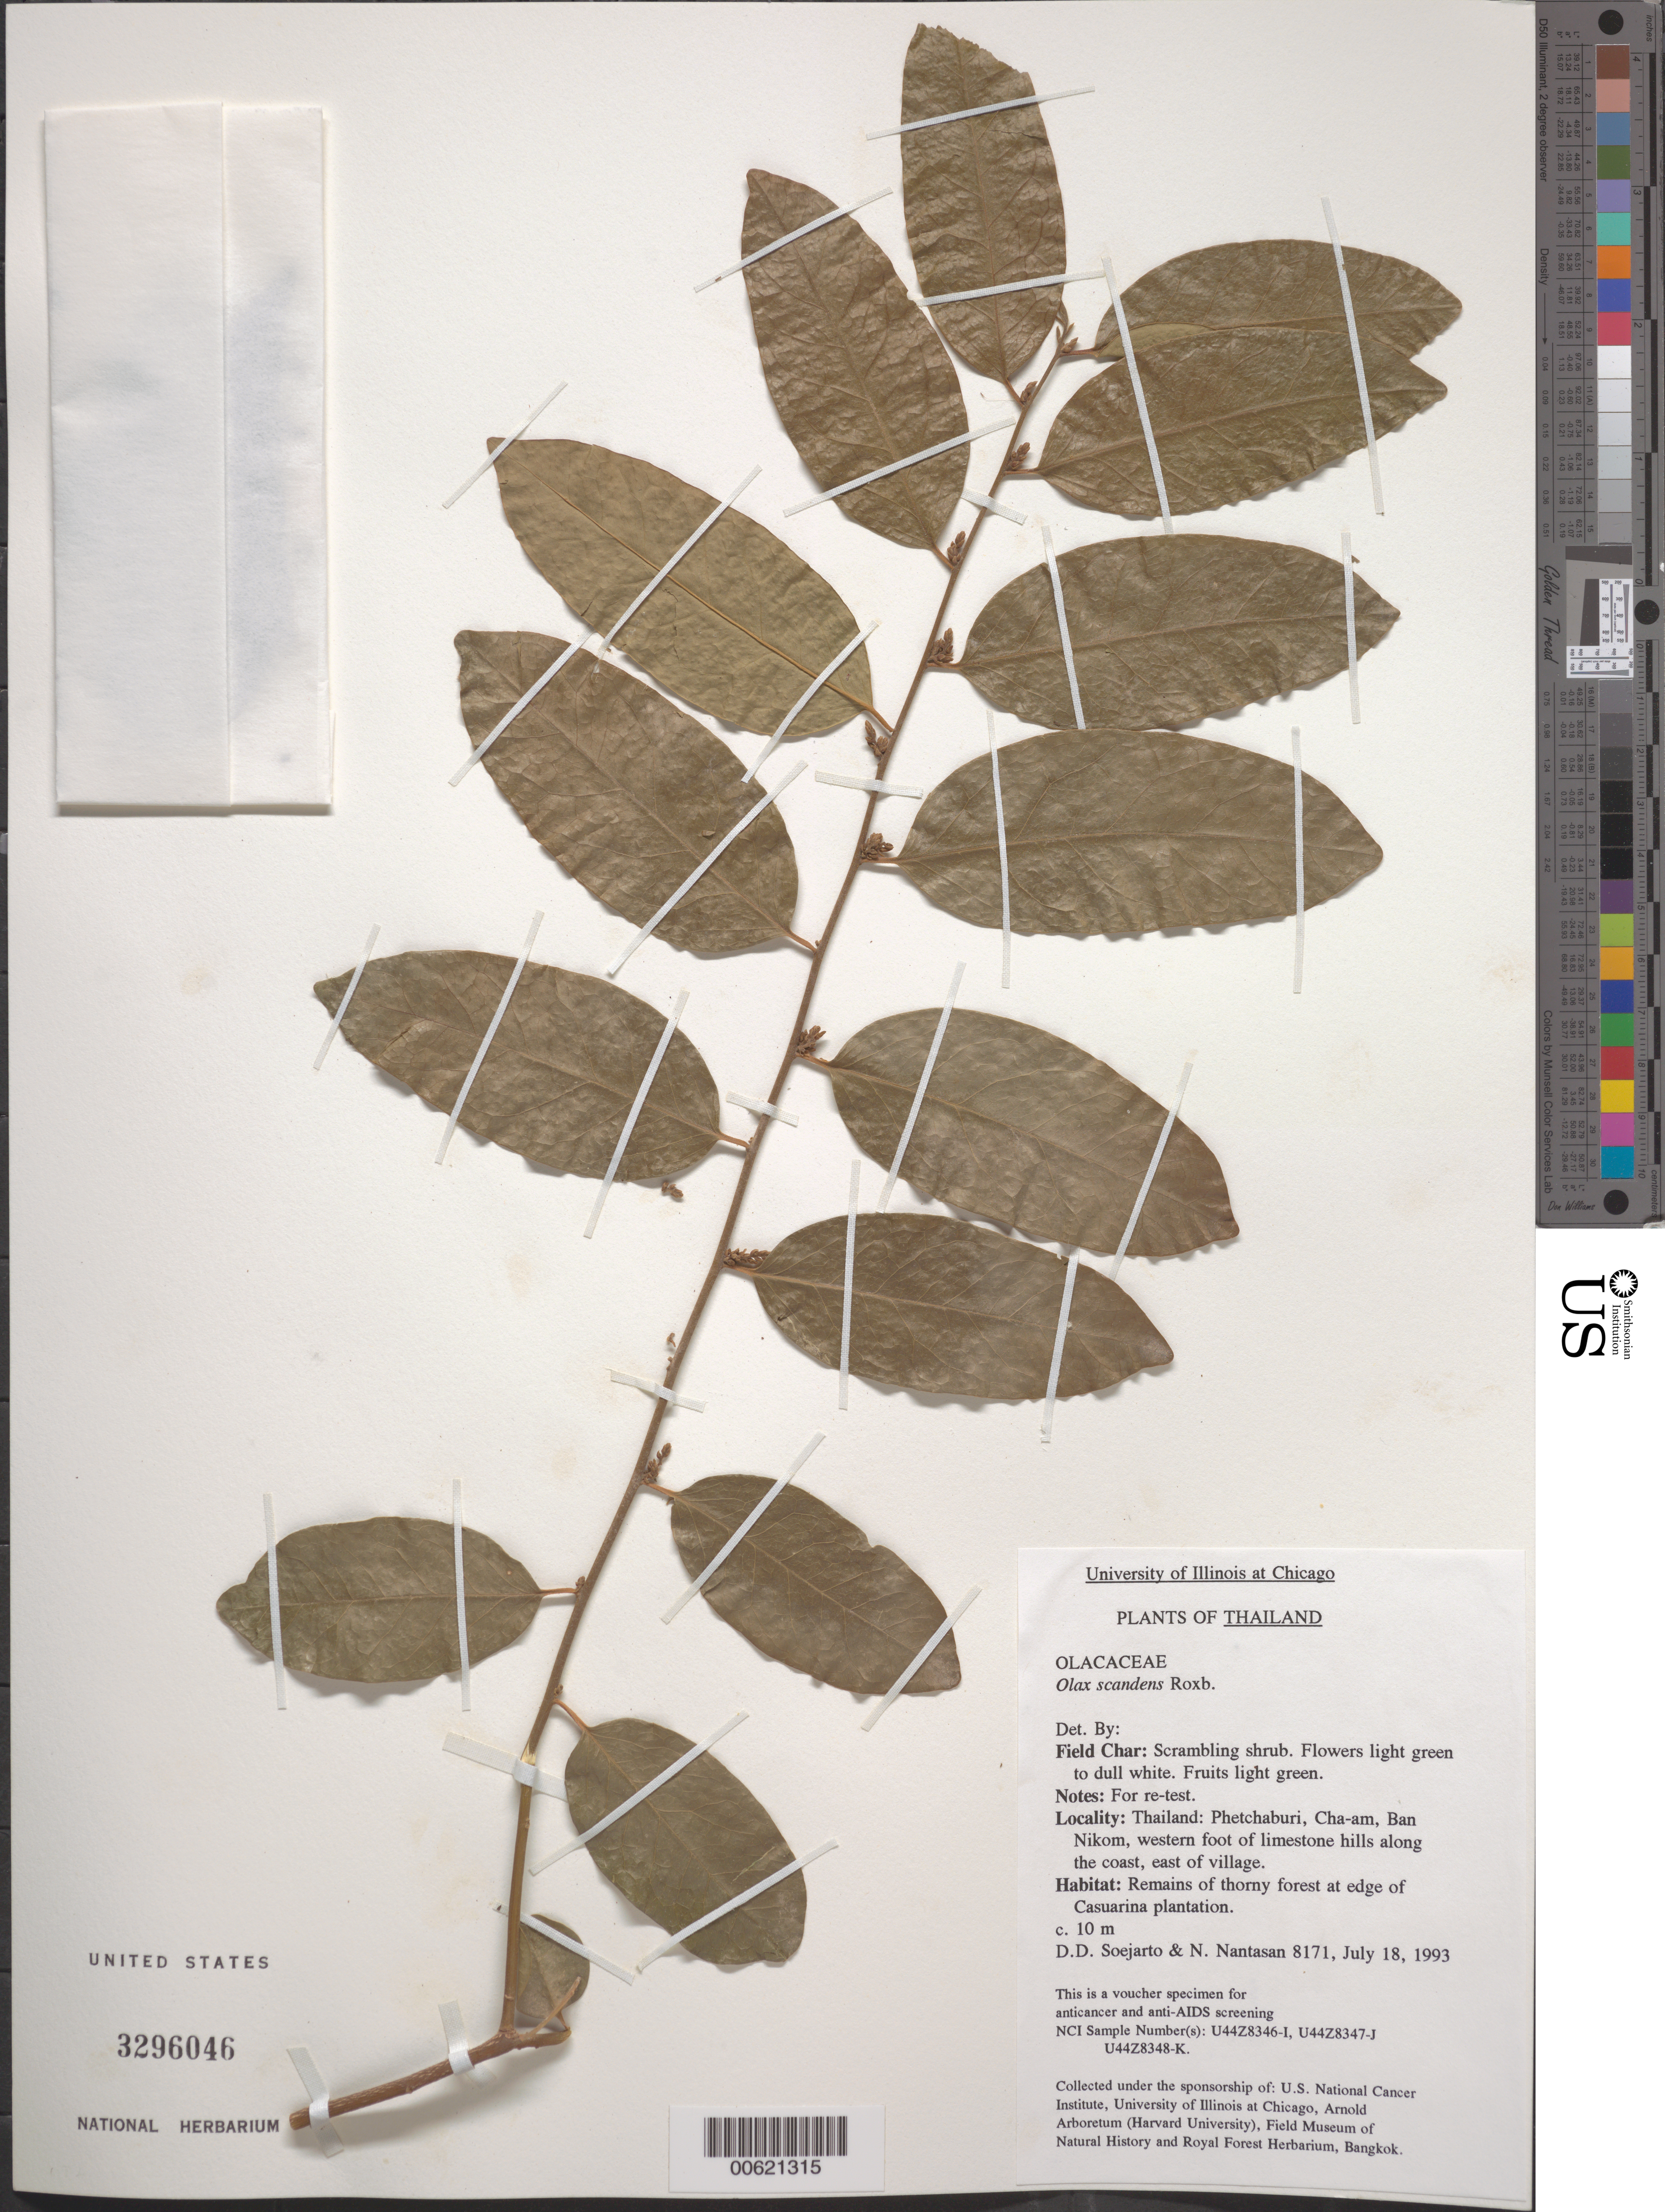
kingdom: Plantae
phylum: Tracheophyta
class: Magnoliopsida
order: Santalales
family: Olacaceae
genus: Olax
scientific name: Olax scandens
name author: Roxb.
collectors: N. Nantasan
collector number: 8171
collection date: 1993-07-18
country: Thailand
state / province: Phetchaburi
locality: Cha-am, Ban Nikom, western foot of limestone hills along the coast, east of village.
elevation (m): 10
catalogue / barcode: US 3296046